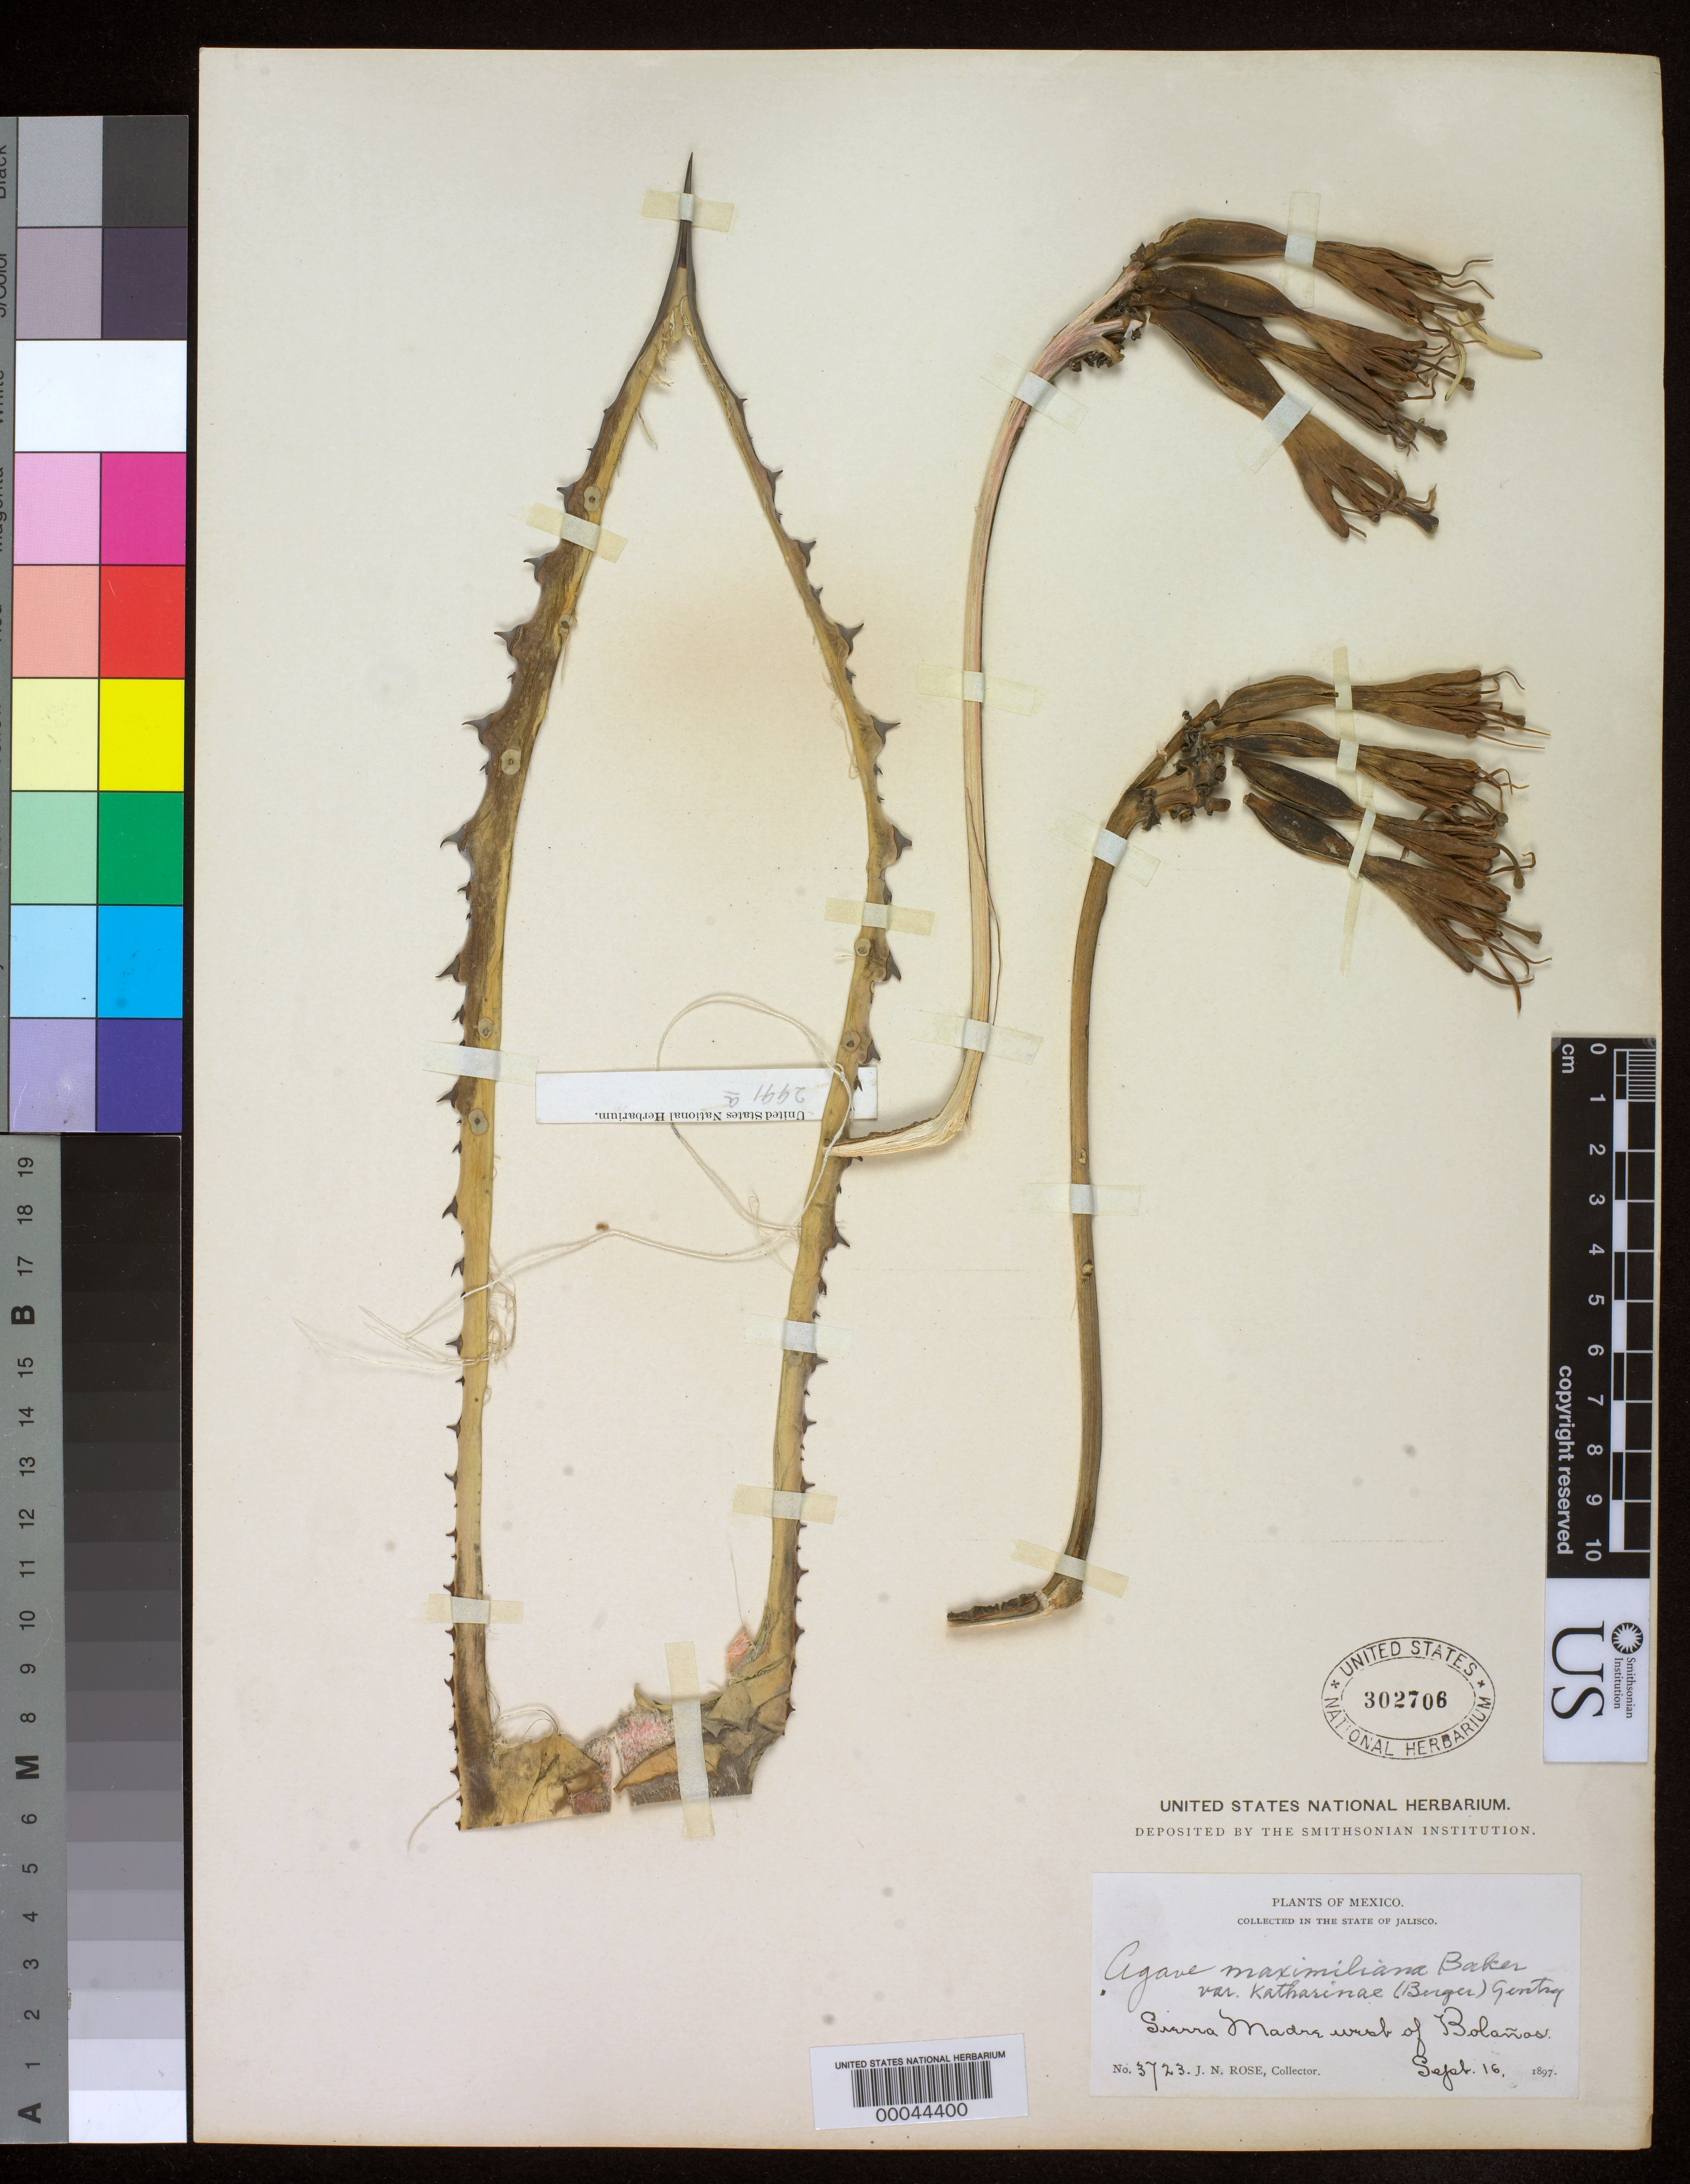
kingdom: Plantae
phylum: Tracheophyta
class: Liliopsida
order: Asparagales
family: Asparagaceae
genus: Agave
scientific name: Agave maximiliana var. katherinae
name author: (A. Berger) Gentry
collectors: J. N. Rose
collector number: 3723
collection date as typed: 16 Sep 1897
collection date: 1897-09-16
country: Mexico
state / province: Jalisco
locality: Sierra Madre W of Bolanos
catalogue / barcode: US 302706